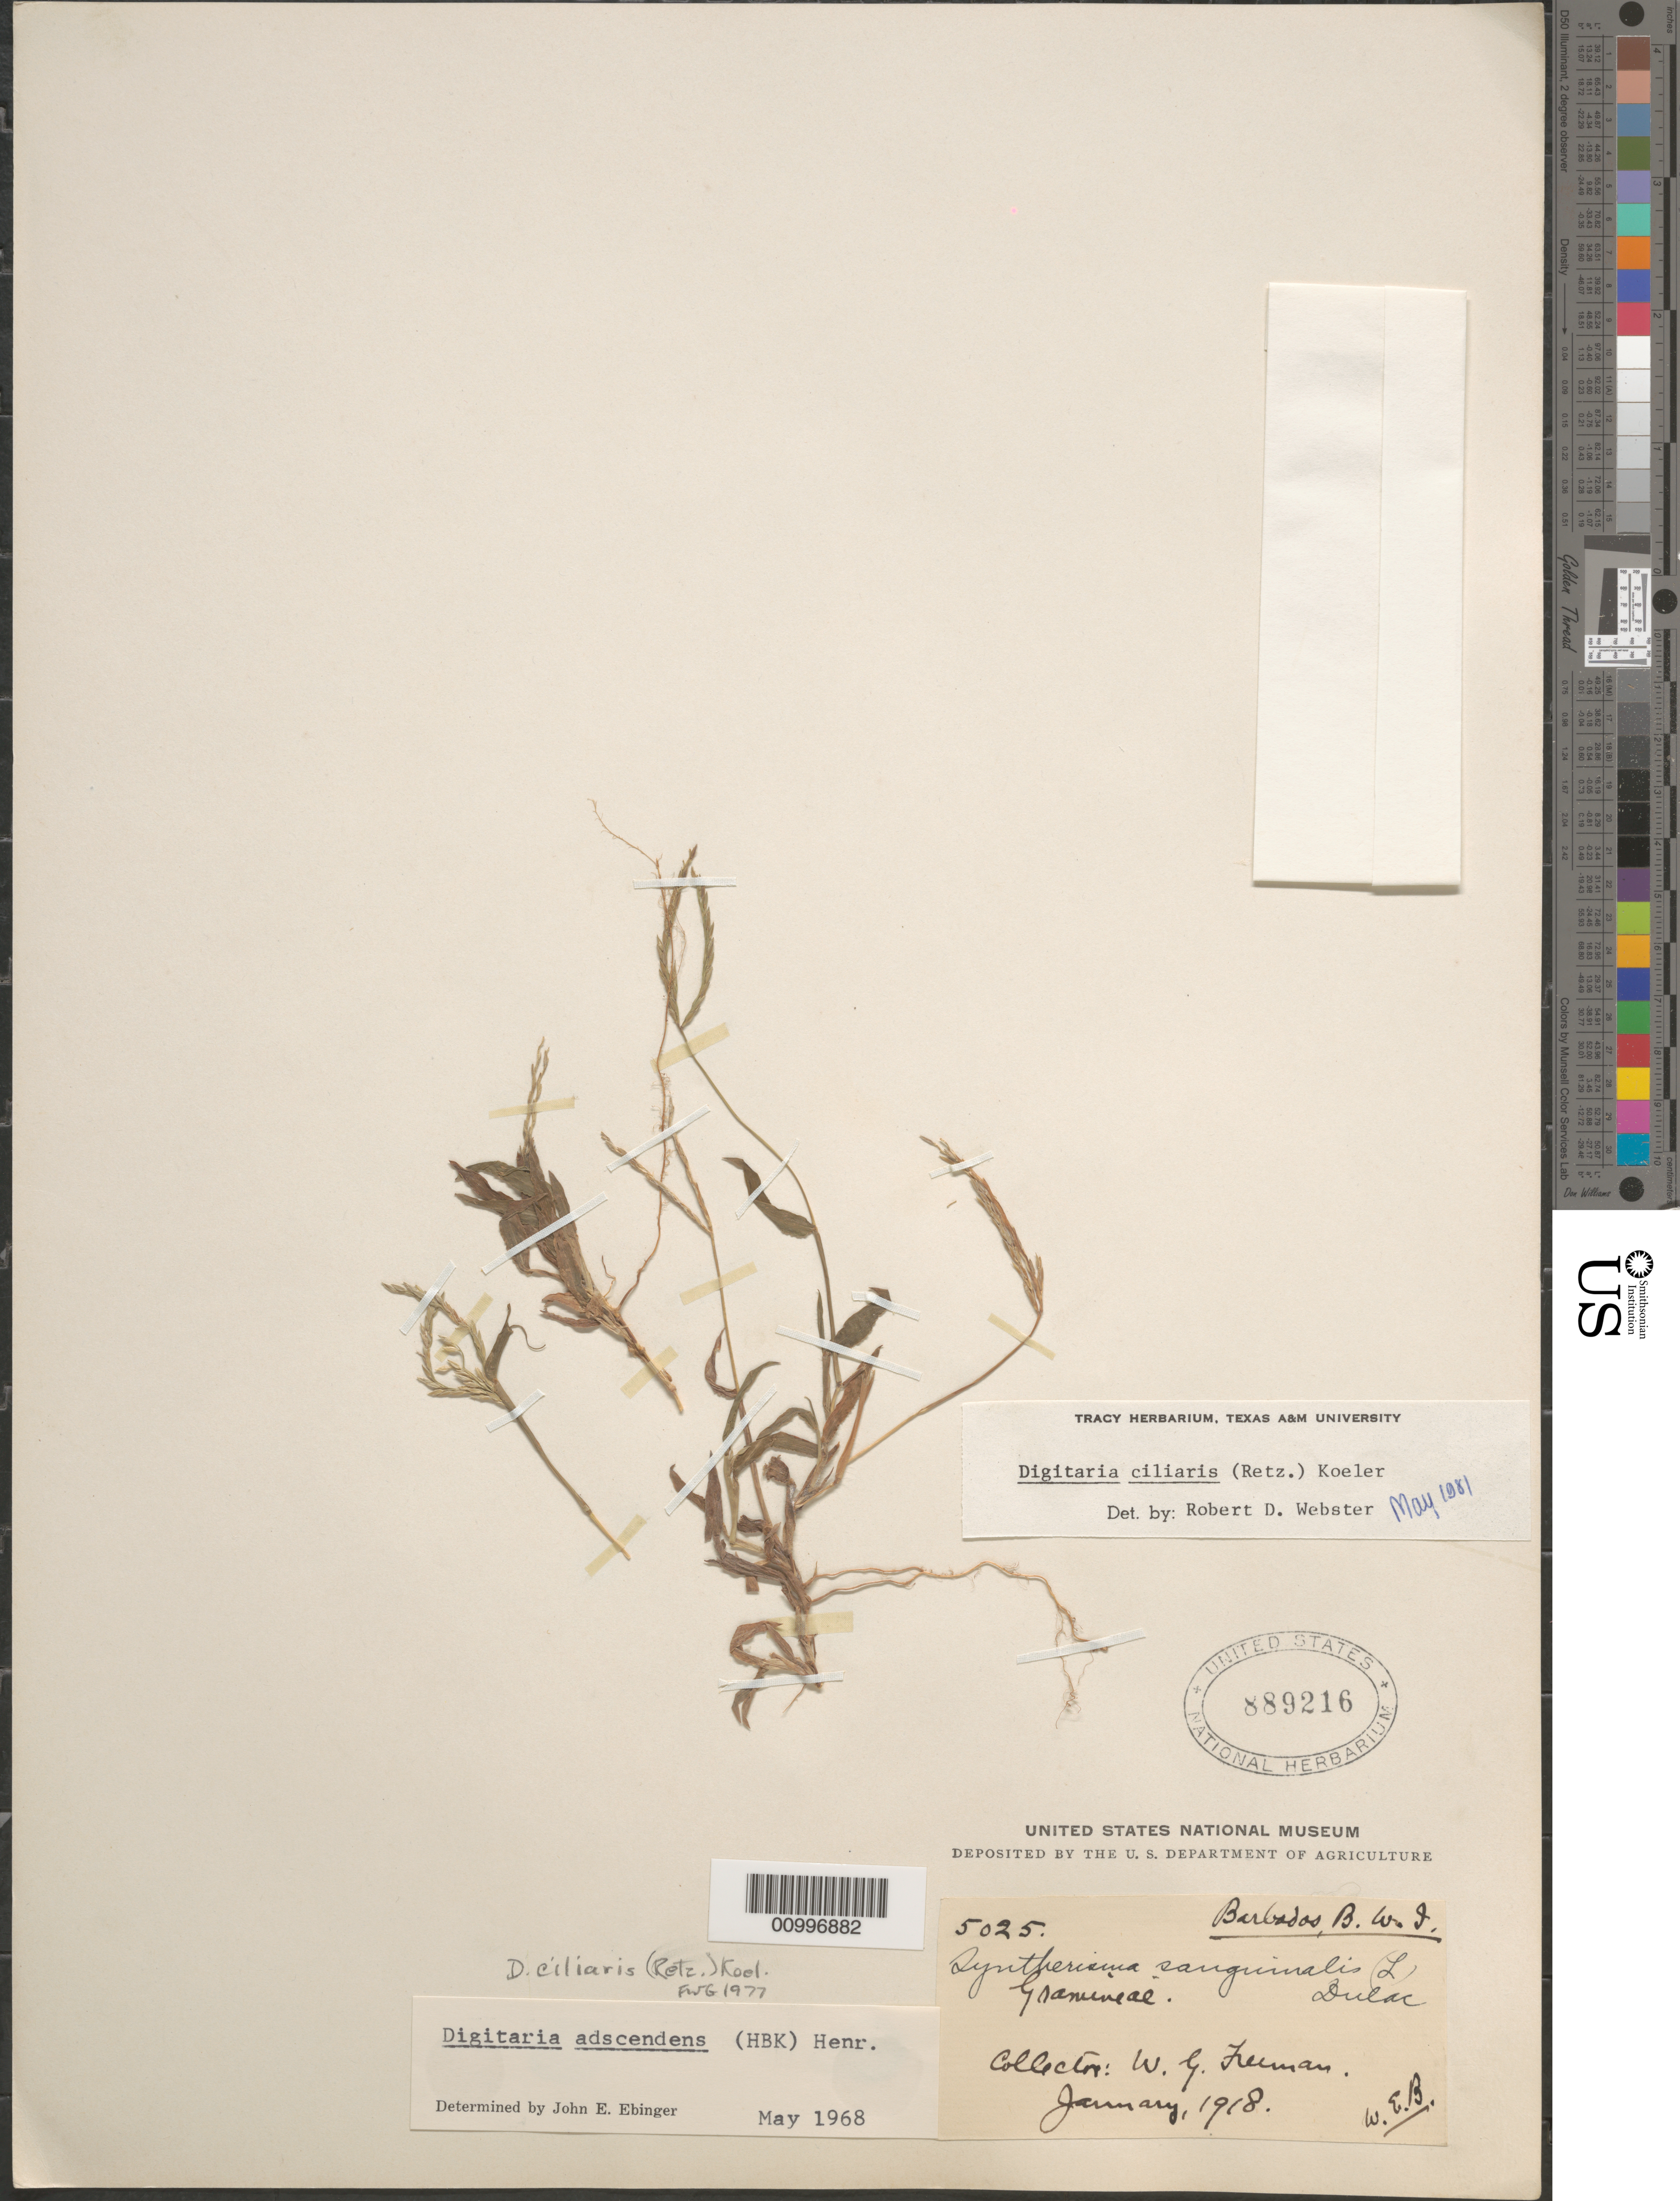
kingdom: Plantae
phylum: Tracheophyta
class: Liliopsida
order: Poales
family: Poaceae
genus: Digitaria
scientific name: Digitaria ciliaris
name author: (Retz.) Koeler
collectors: W. Freeman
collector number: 5025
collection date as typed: Jan 1918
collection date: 1918-01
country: Barbados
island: Barbados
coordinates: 0 N, 0 E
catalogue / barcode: US 889216